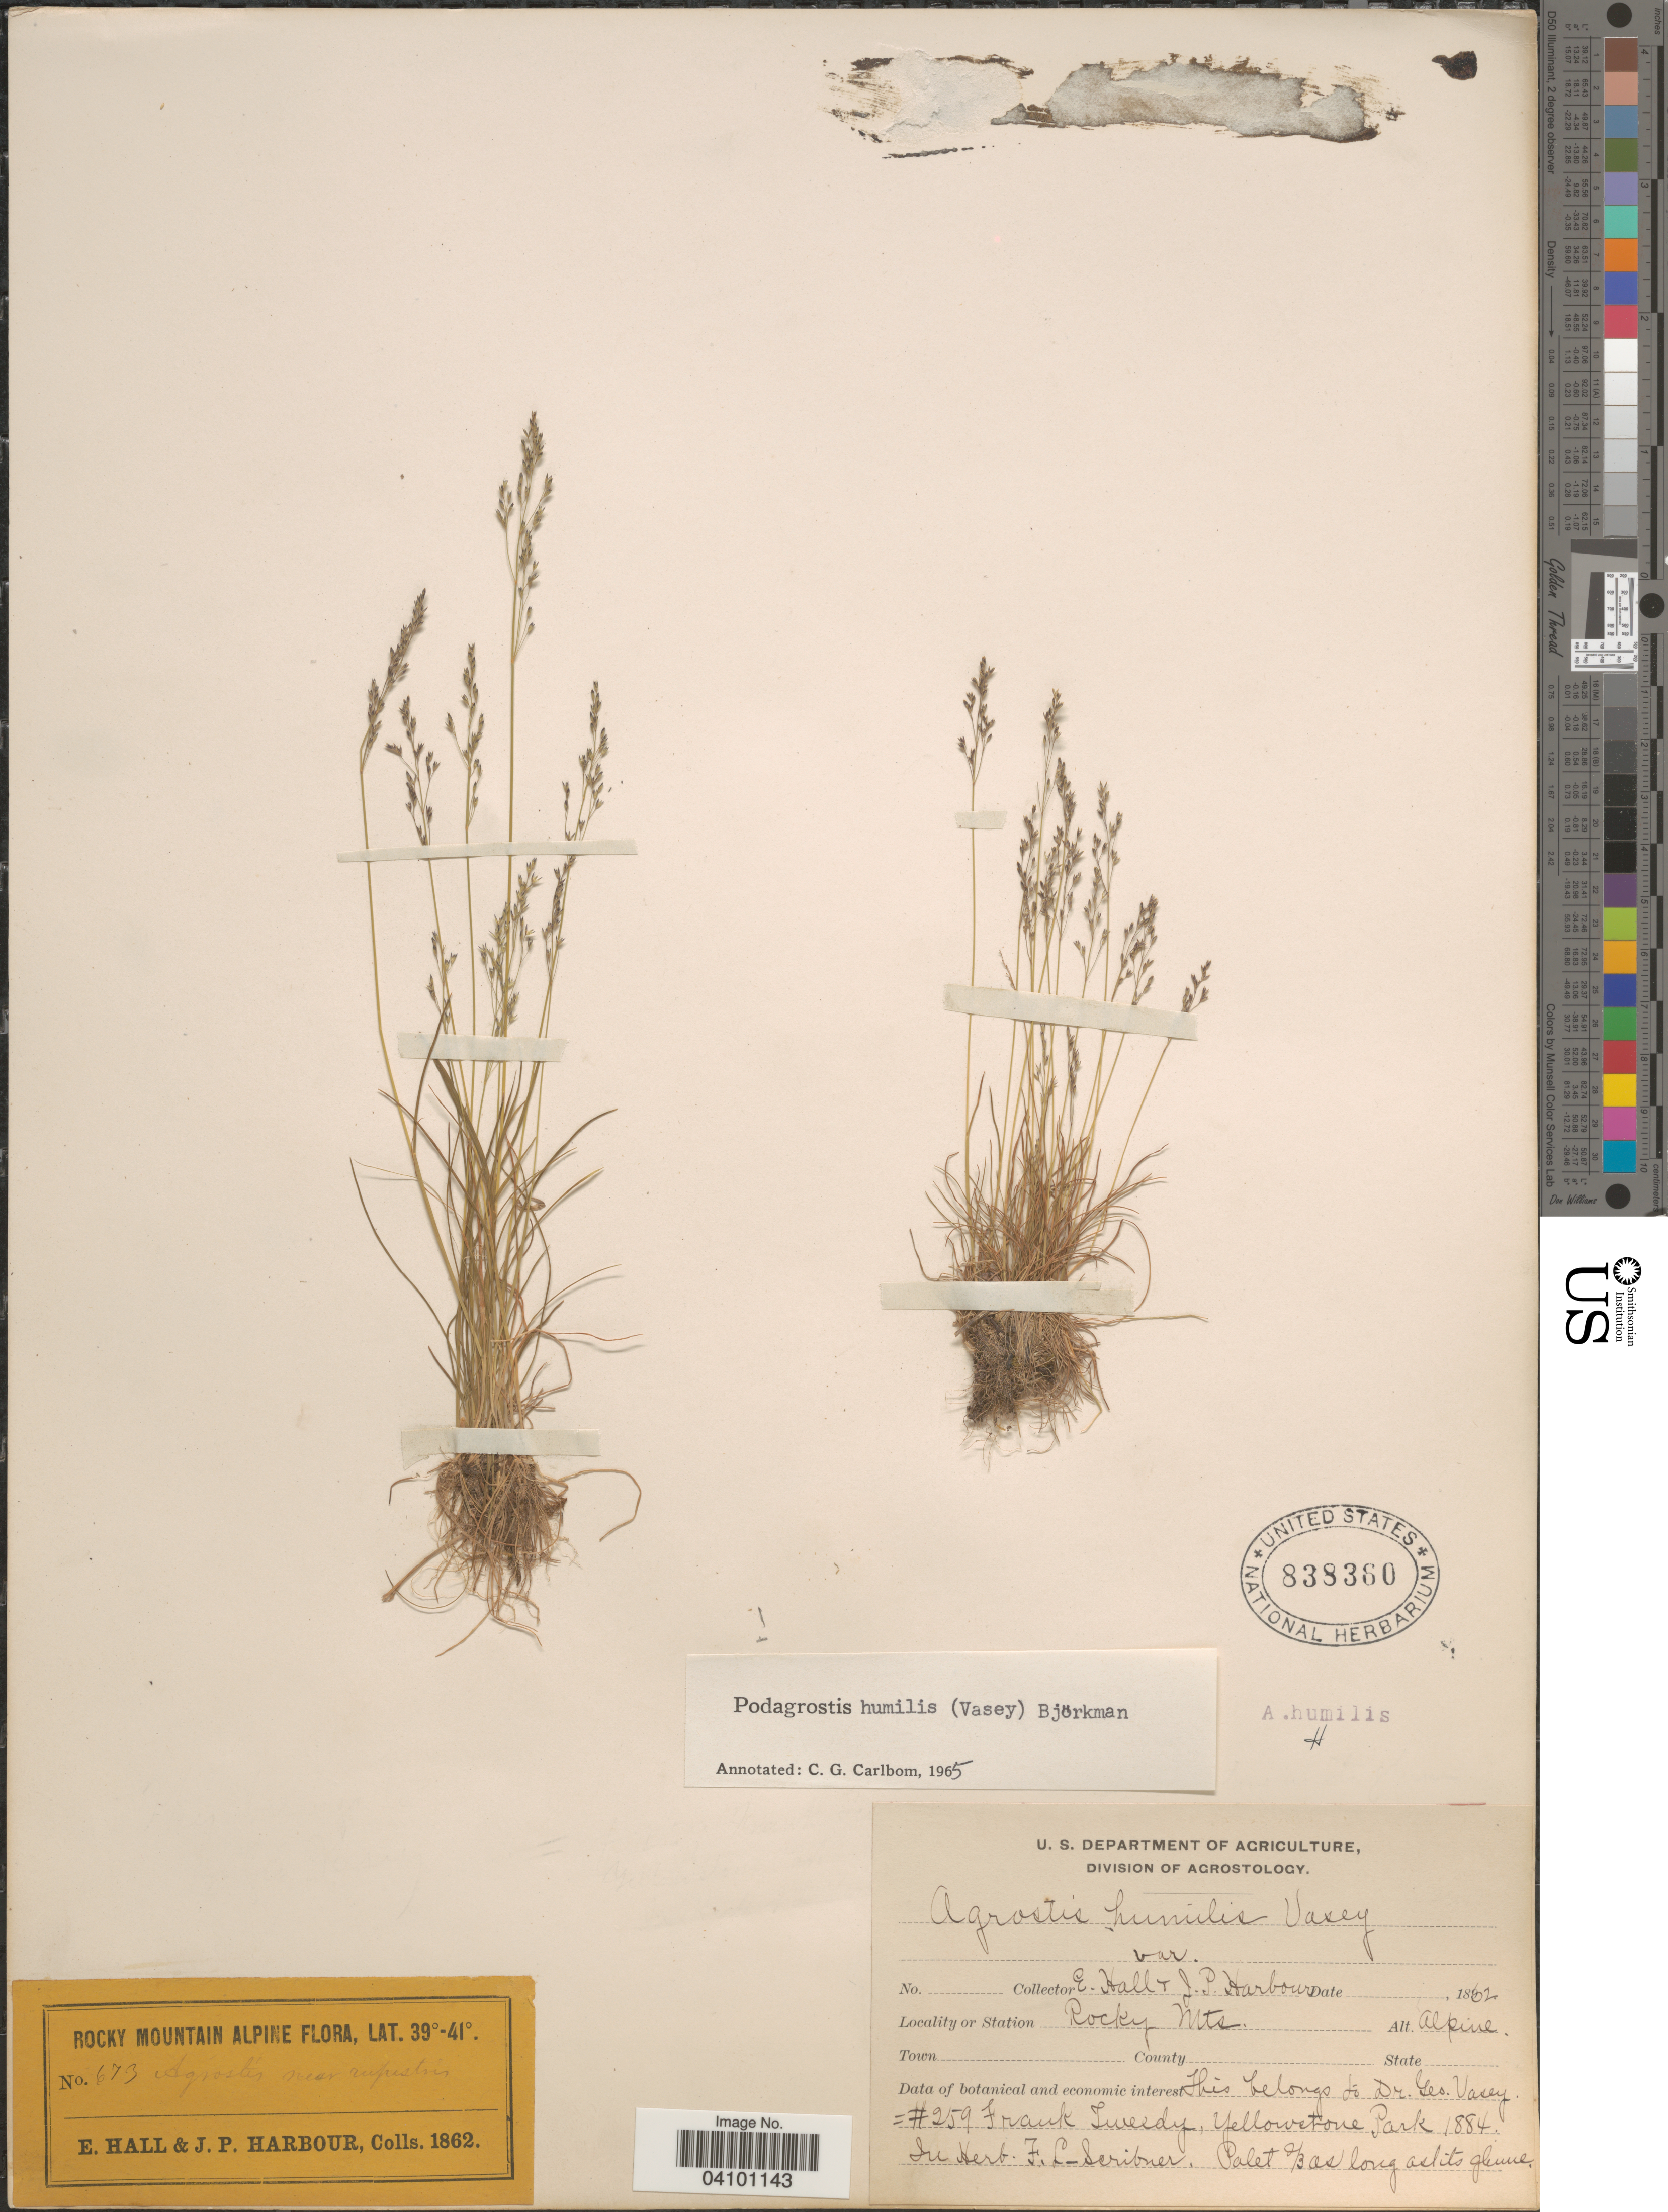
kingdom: Plantae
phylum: Tracheophyta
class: Liliopsida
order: Poales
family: Poaceae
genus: Podagrostis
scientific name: Podagrostis humilis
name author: (Vasey) Björkman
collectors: E. Hall & J. Harbour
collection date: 1862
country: United States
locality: Rocky Mts.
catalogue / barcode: US 838360